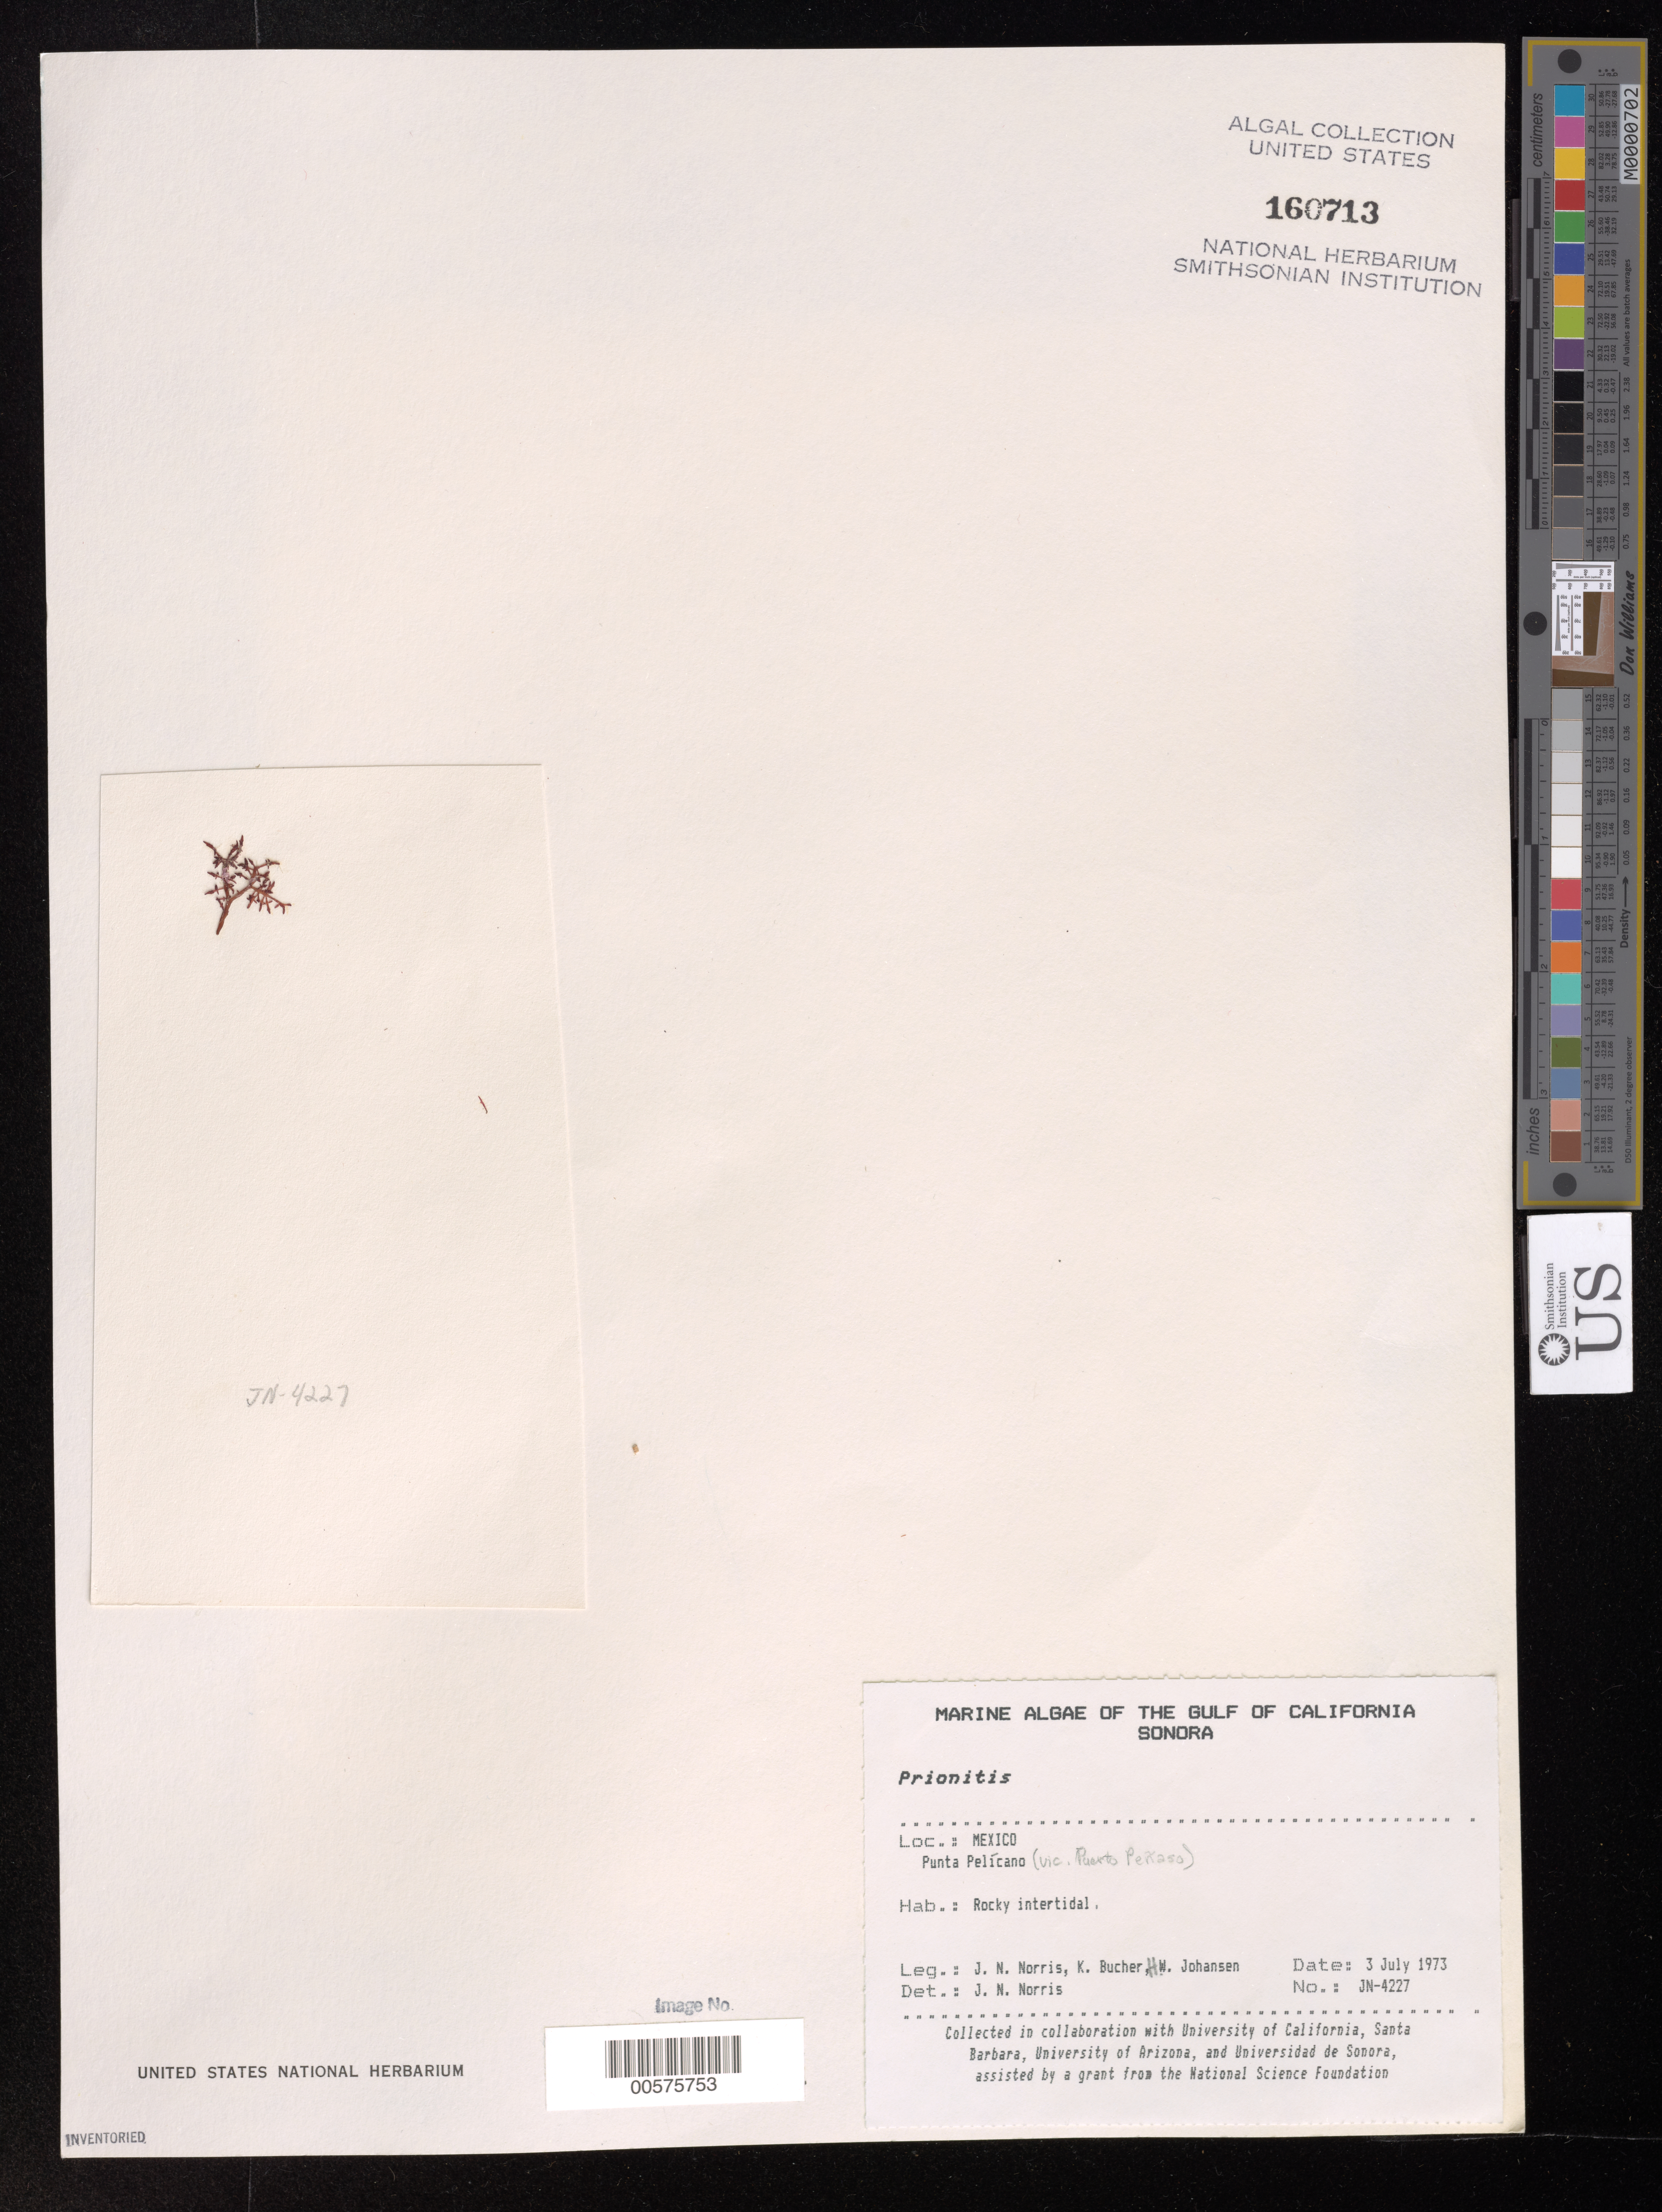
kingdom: Plantae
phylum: Rhodophyta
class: Florideophyceae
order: Cryptonemiales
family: Cryptonemiaceae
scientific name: Prionitis sp.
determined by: Norris, James N.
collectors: J. N. Norris, K. E. Bucher & H. Johansen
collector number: JN-4227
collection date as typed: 03 Jul 1973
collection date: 1973-07-03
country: Mexico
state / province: Sonora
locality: Punta Pelicano, Puerto Penasco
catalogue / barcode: US 160713